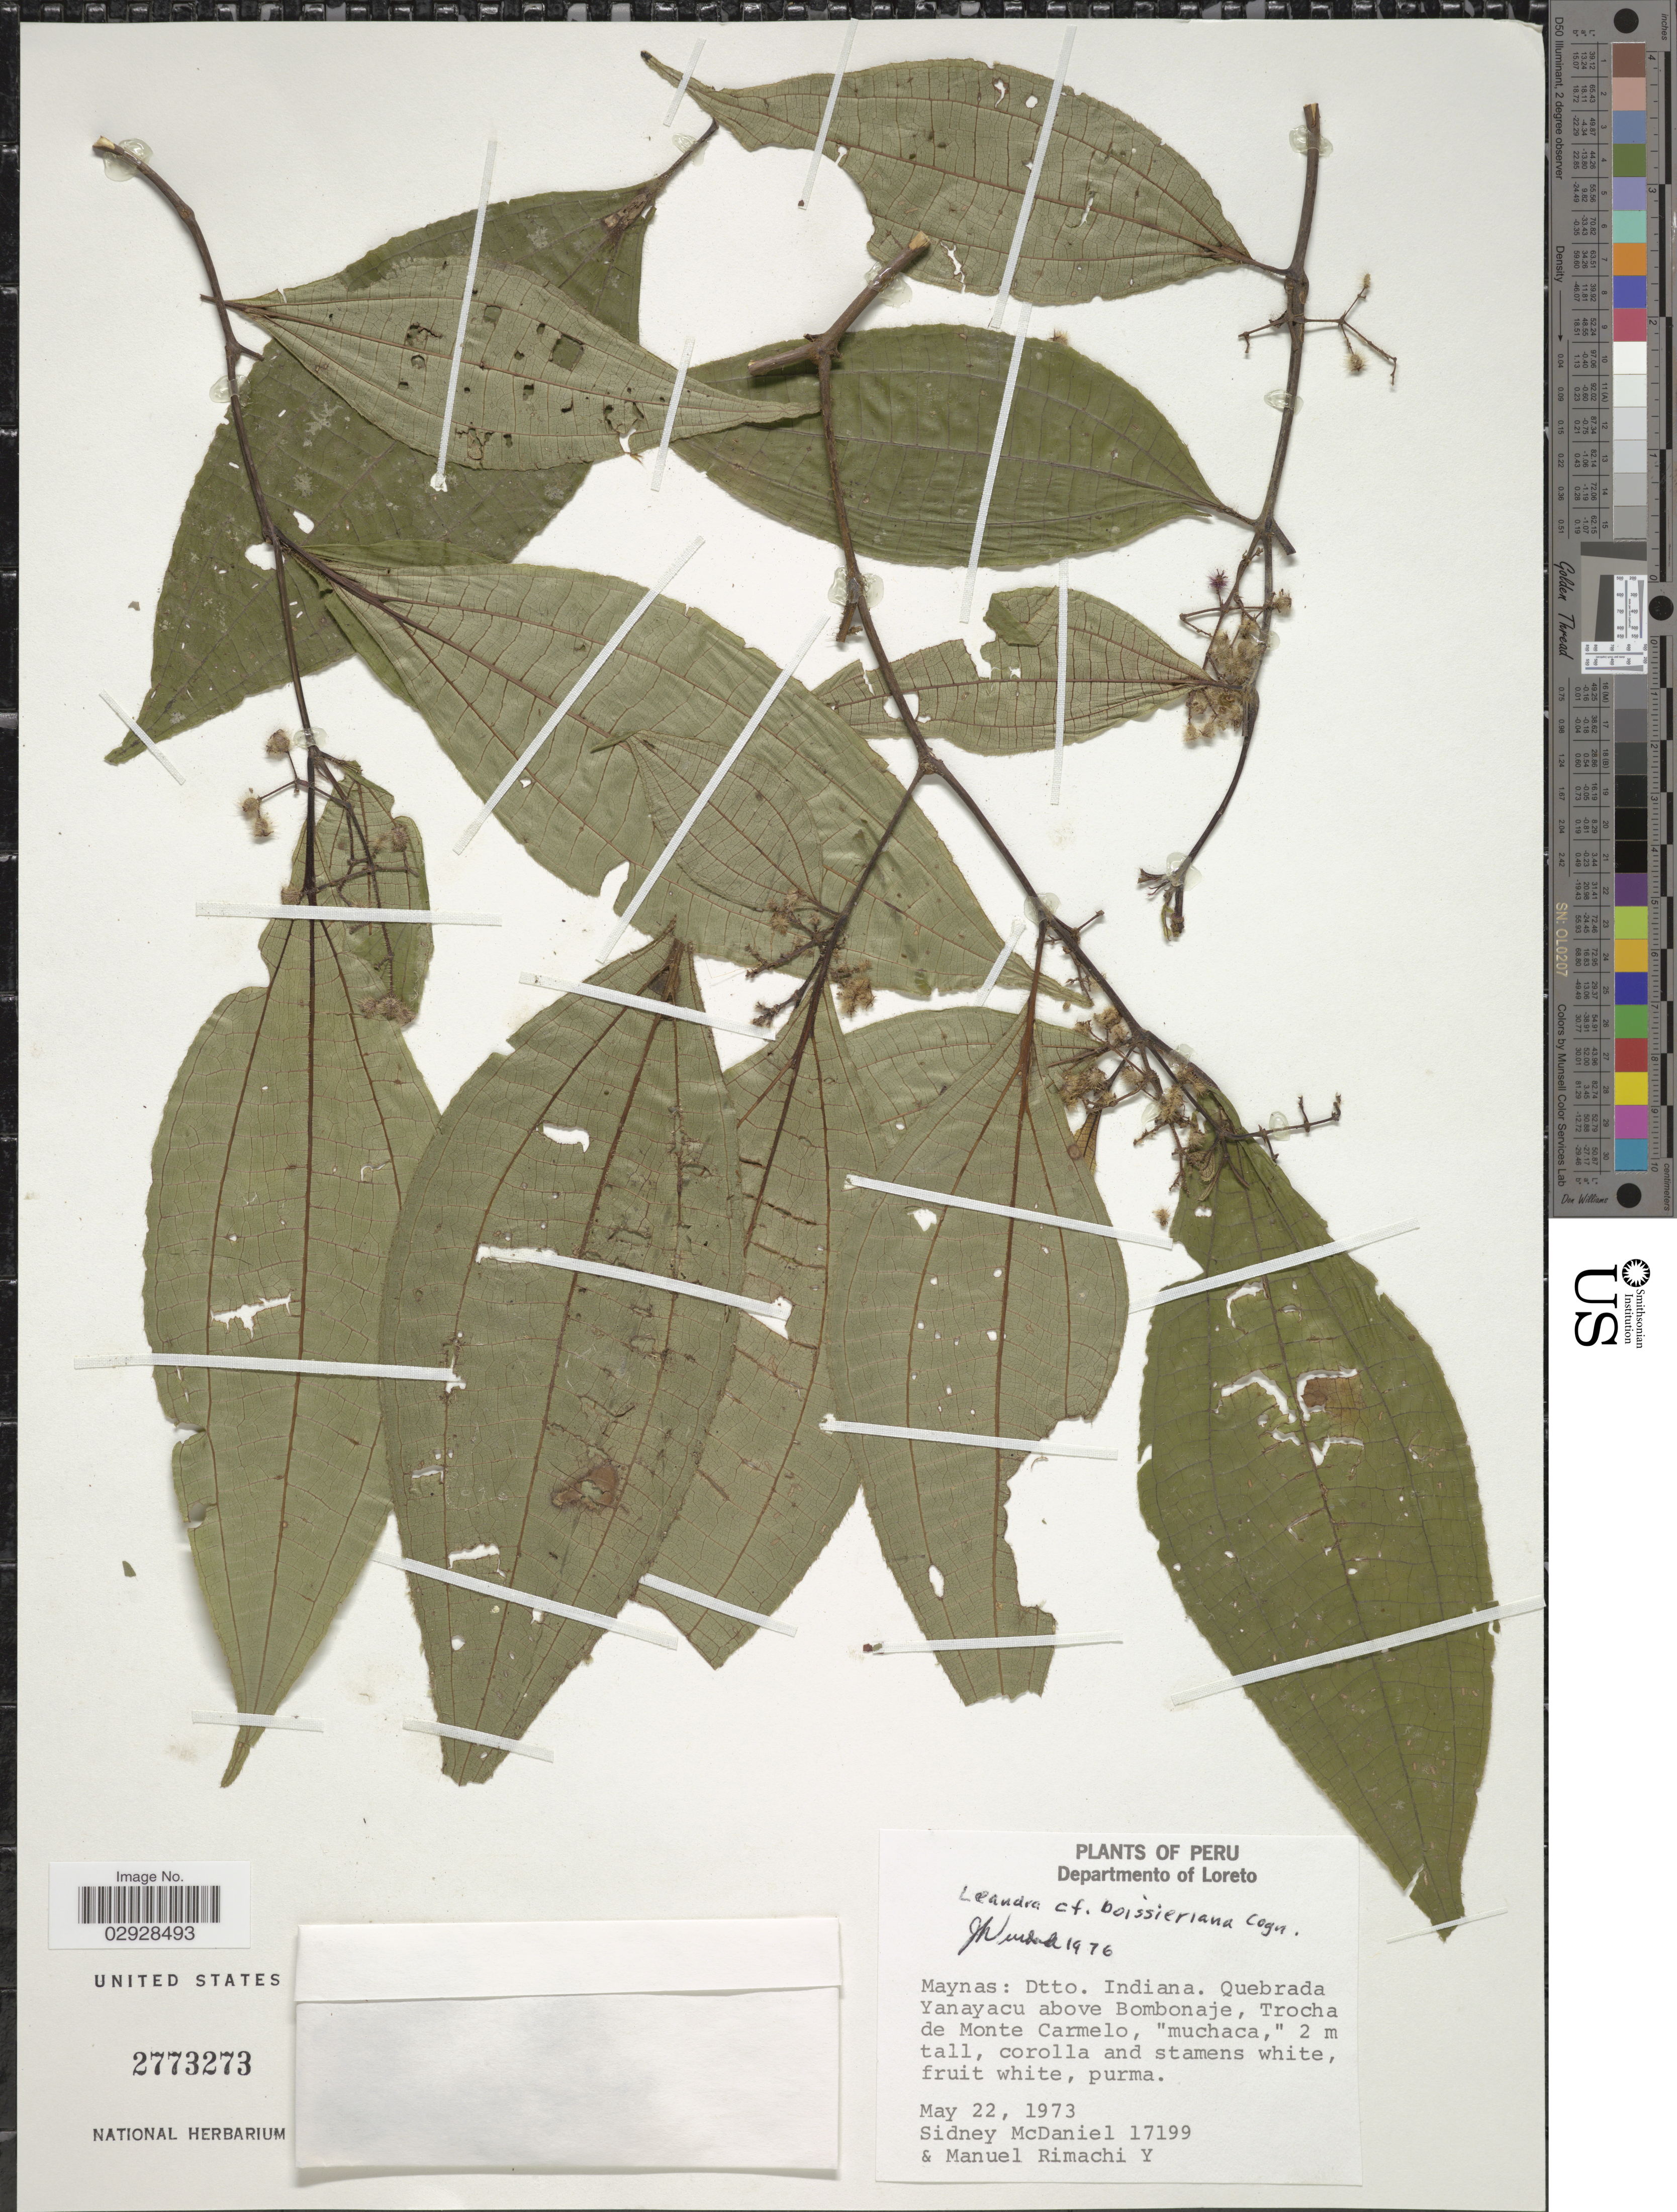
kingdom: Plantae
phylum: Tracheophyta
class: Magnoliopsida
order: Myrtales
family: Melastomataceae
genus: Leandra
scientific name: Leandra boissieriana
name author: Cogn.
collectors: S. McDaniel & M. Rimachi Y.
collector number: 17199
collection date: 1973-05-22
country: Peru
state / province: Loreto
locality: Departamento of Loreto. Maynas: Dtto. Indiana. Quebrada Yanayacu above Bombonaje, Trocha de Monte Carmelo.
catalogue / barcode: US 2773273